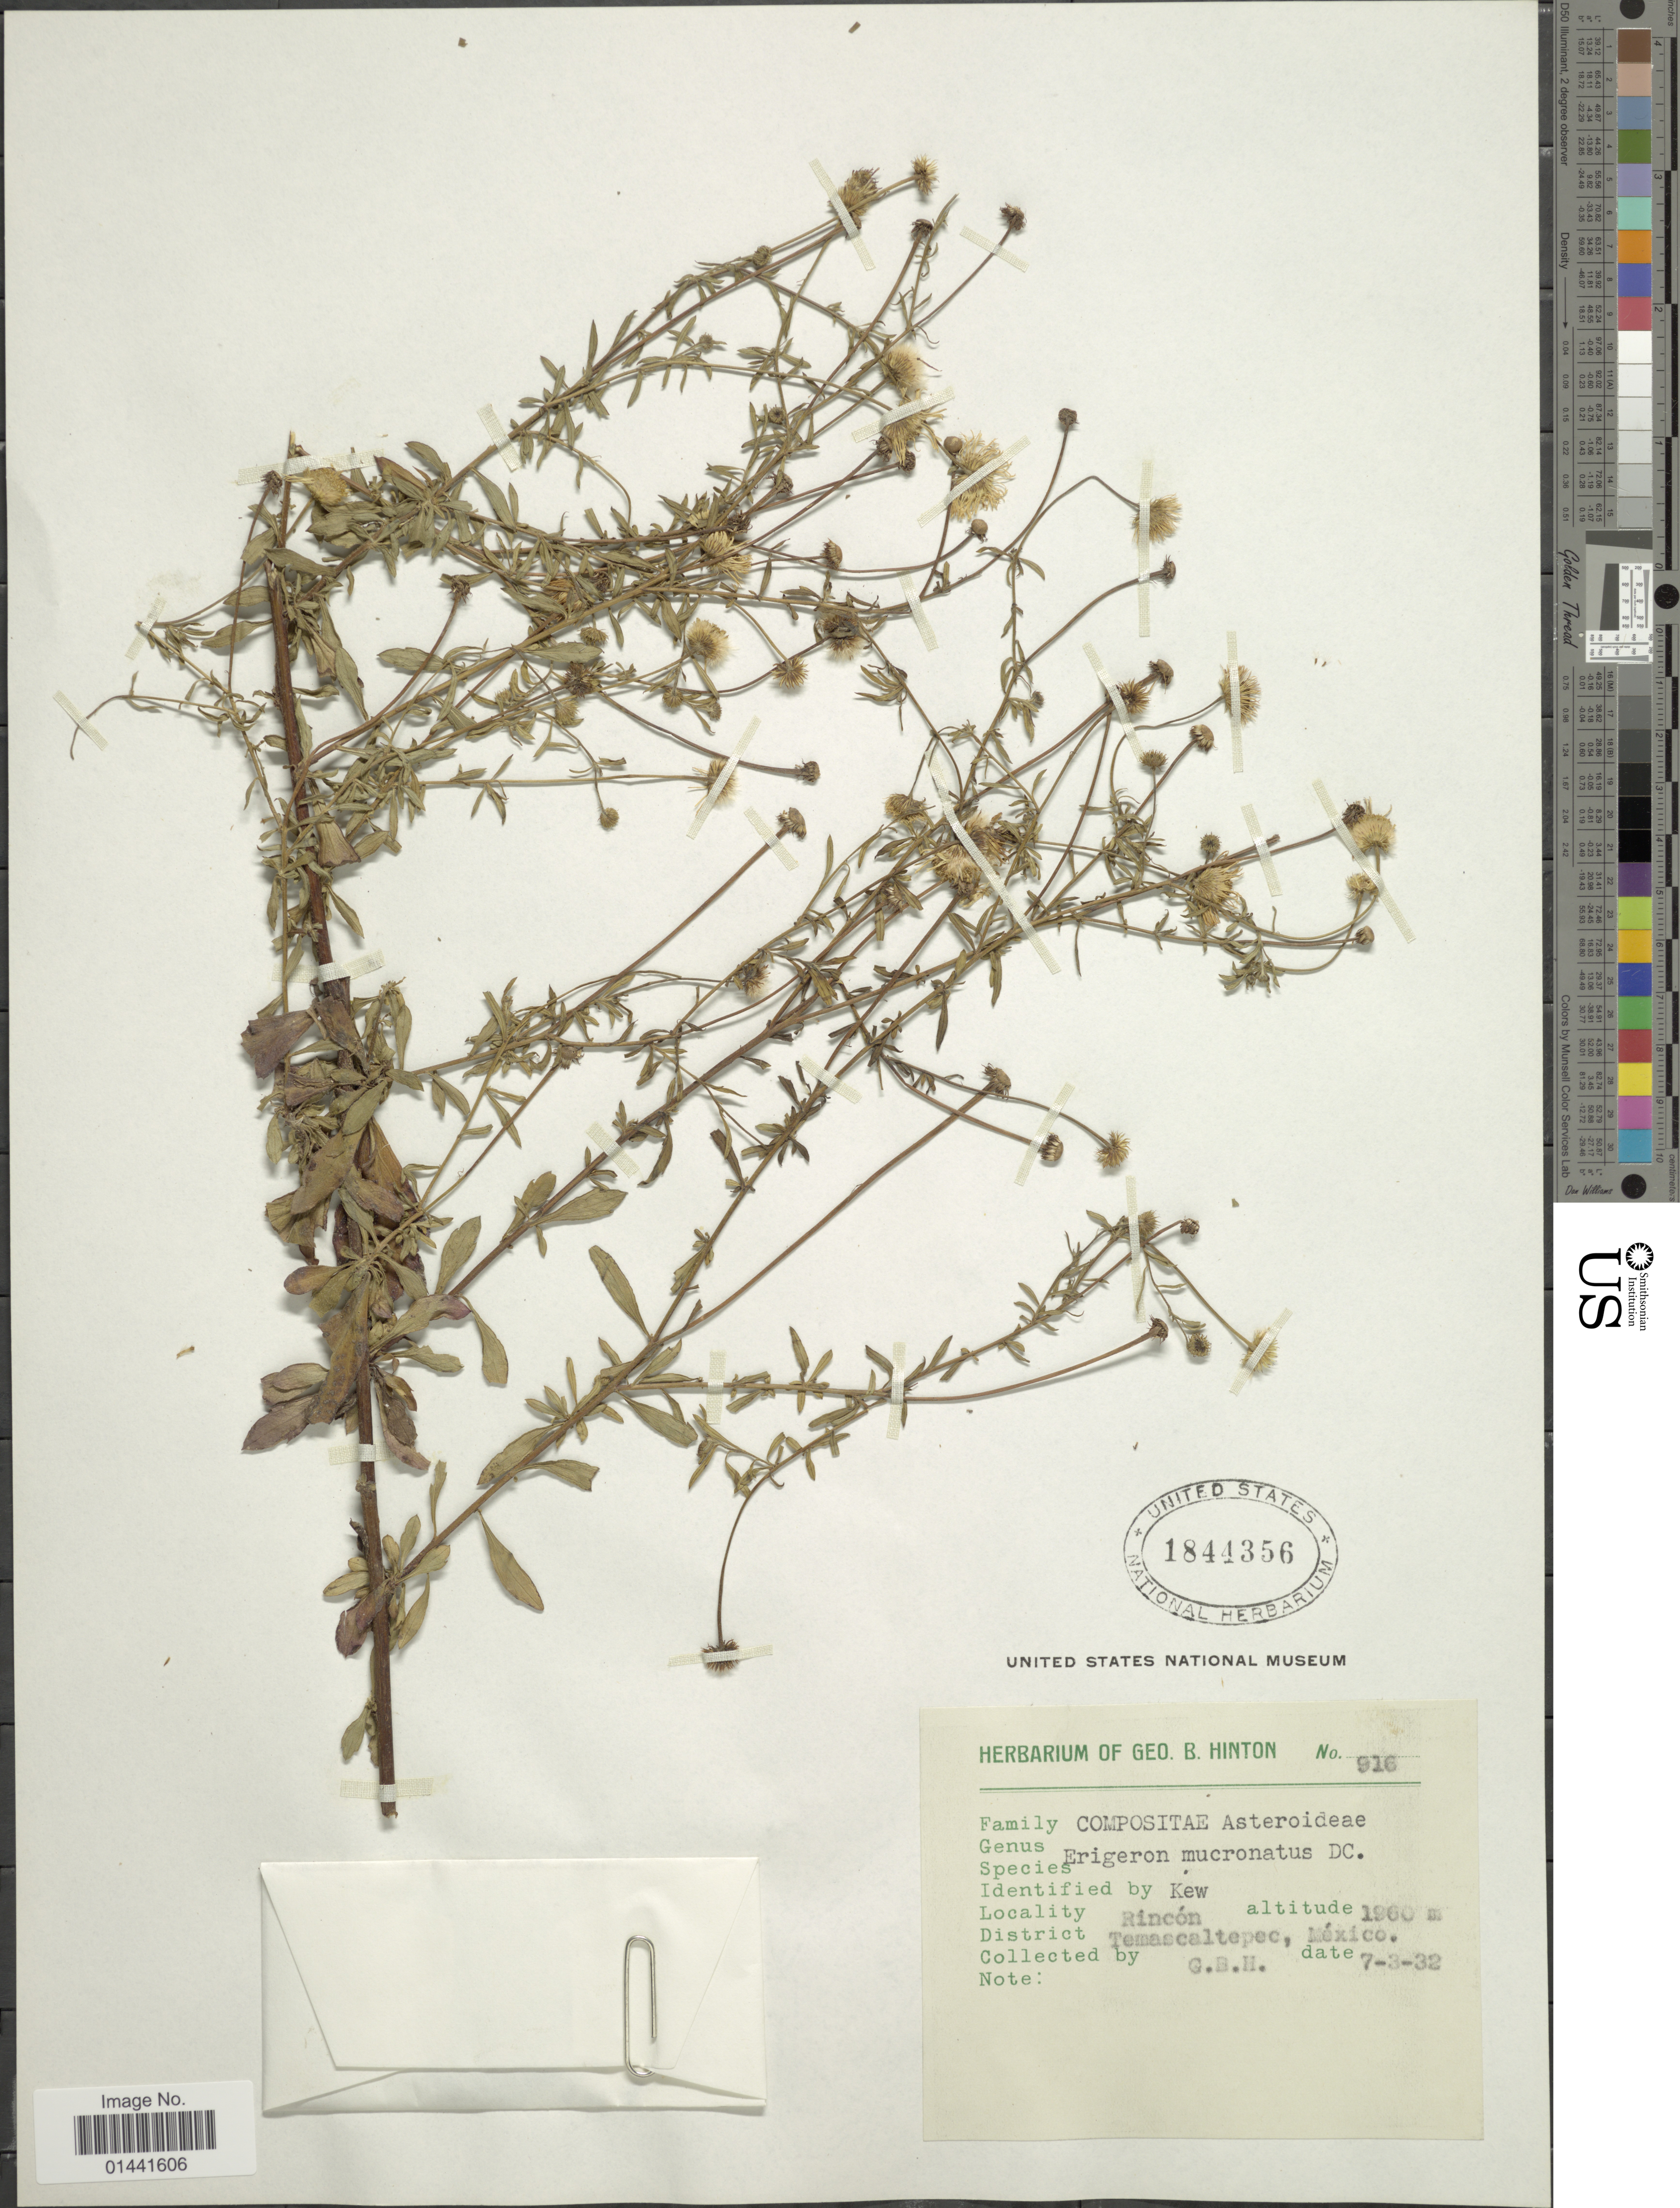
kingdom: Plantae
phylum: Tracheophyta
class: Magnoliopsida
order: Asterales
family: Asteraceae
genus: Erigeron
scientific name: Erigeron karvinskianus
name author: DC.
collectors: G. B. Hinton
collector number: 916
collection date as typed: Transcribed d/m/y: 7/3/32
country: Mexico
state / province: México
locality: Rincon, District of Temascaltepec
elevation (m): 1960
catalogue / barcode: US 1844356